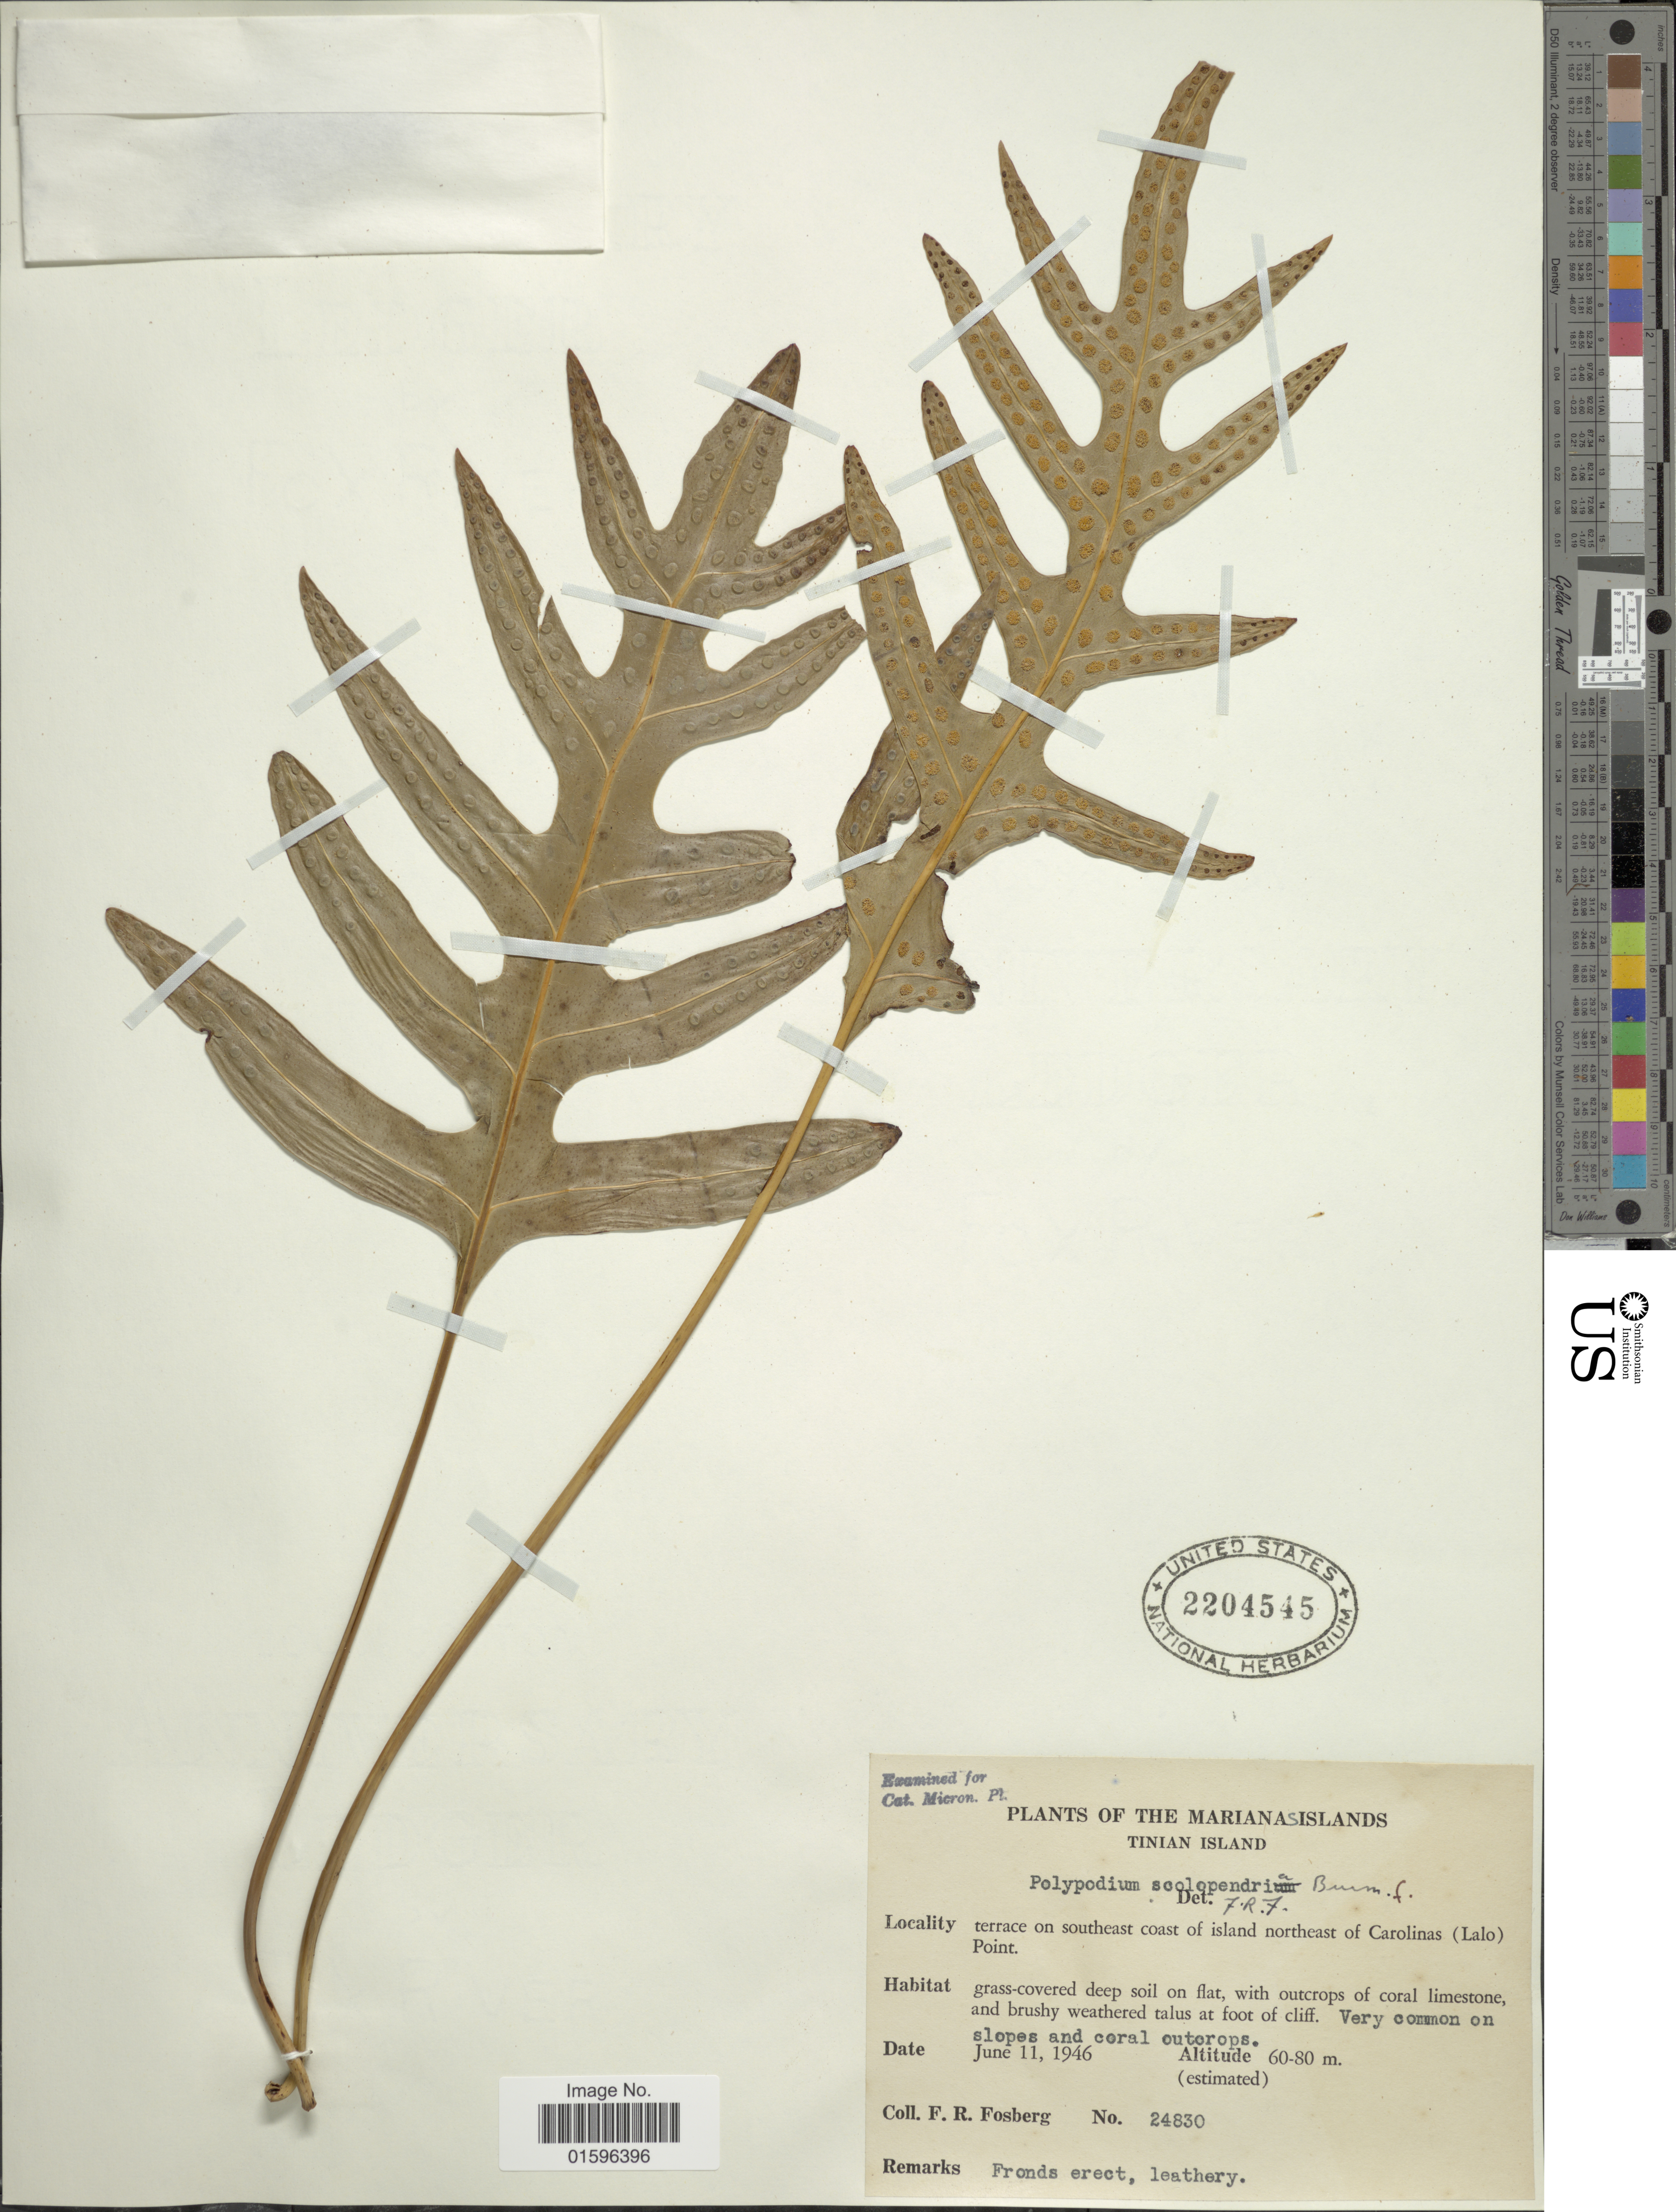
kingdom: Plantae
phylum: Tracheophyta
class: Polypodiopsida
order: Polypodiales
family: Polypodiaceae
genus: Polypodium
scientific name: Polypodium scolopendria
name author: Burm. f.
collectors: F. R. Fosberg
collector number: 24830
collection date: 1946-06-11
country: Northern Mariana Islands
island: Tinian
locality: Tinian Island, terrace on southeast coast of island northeast of Carolinas (Lalo) Point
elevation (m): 60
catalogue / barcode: US 2204545